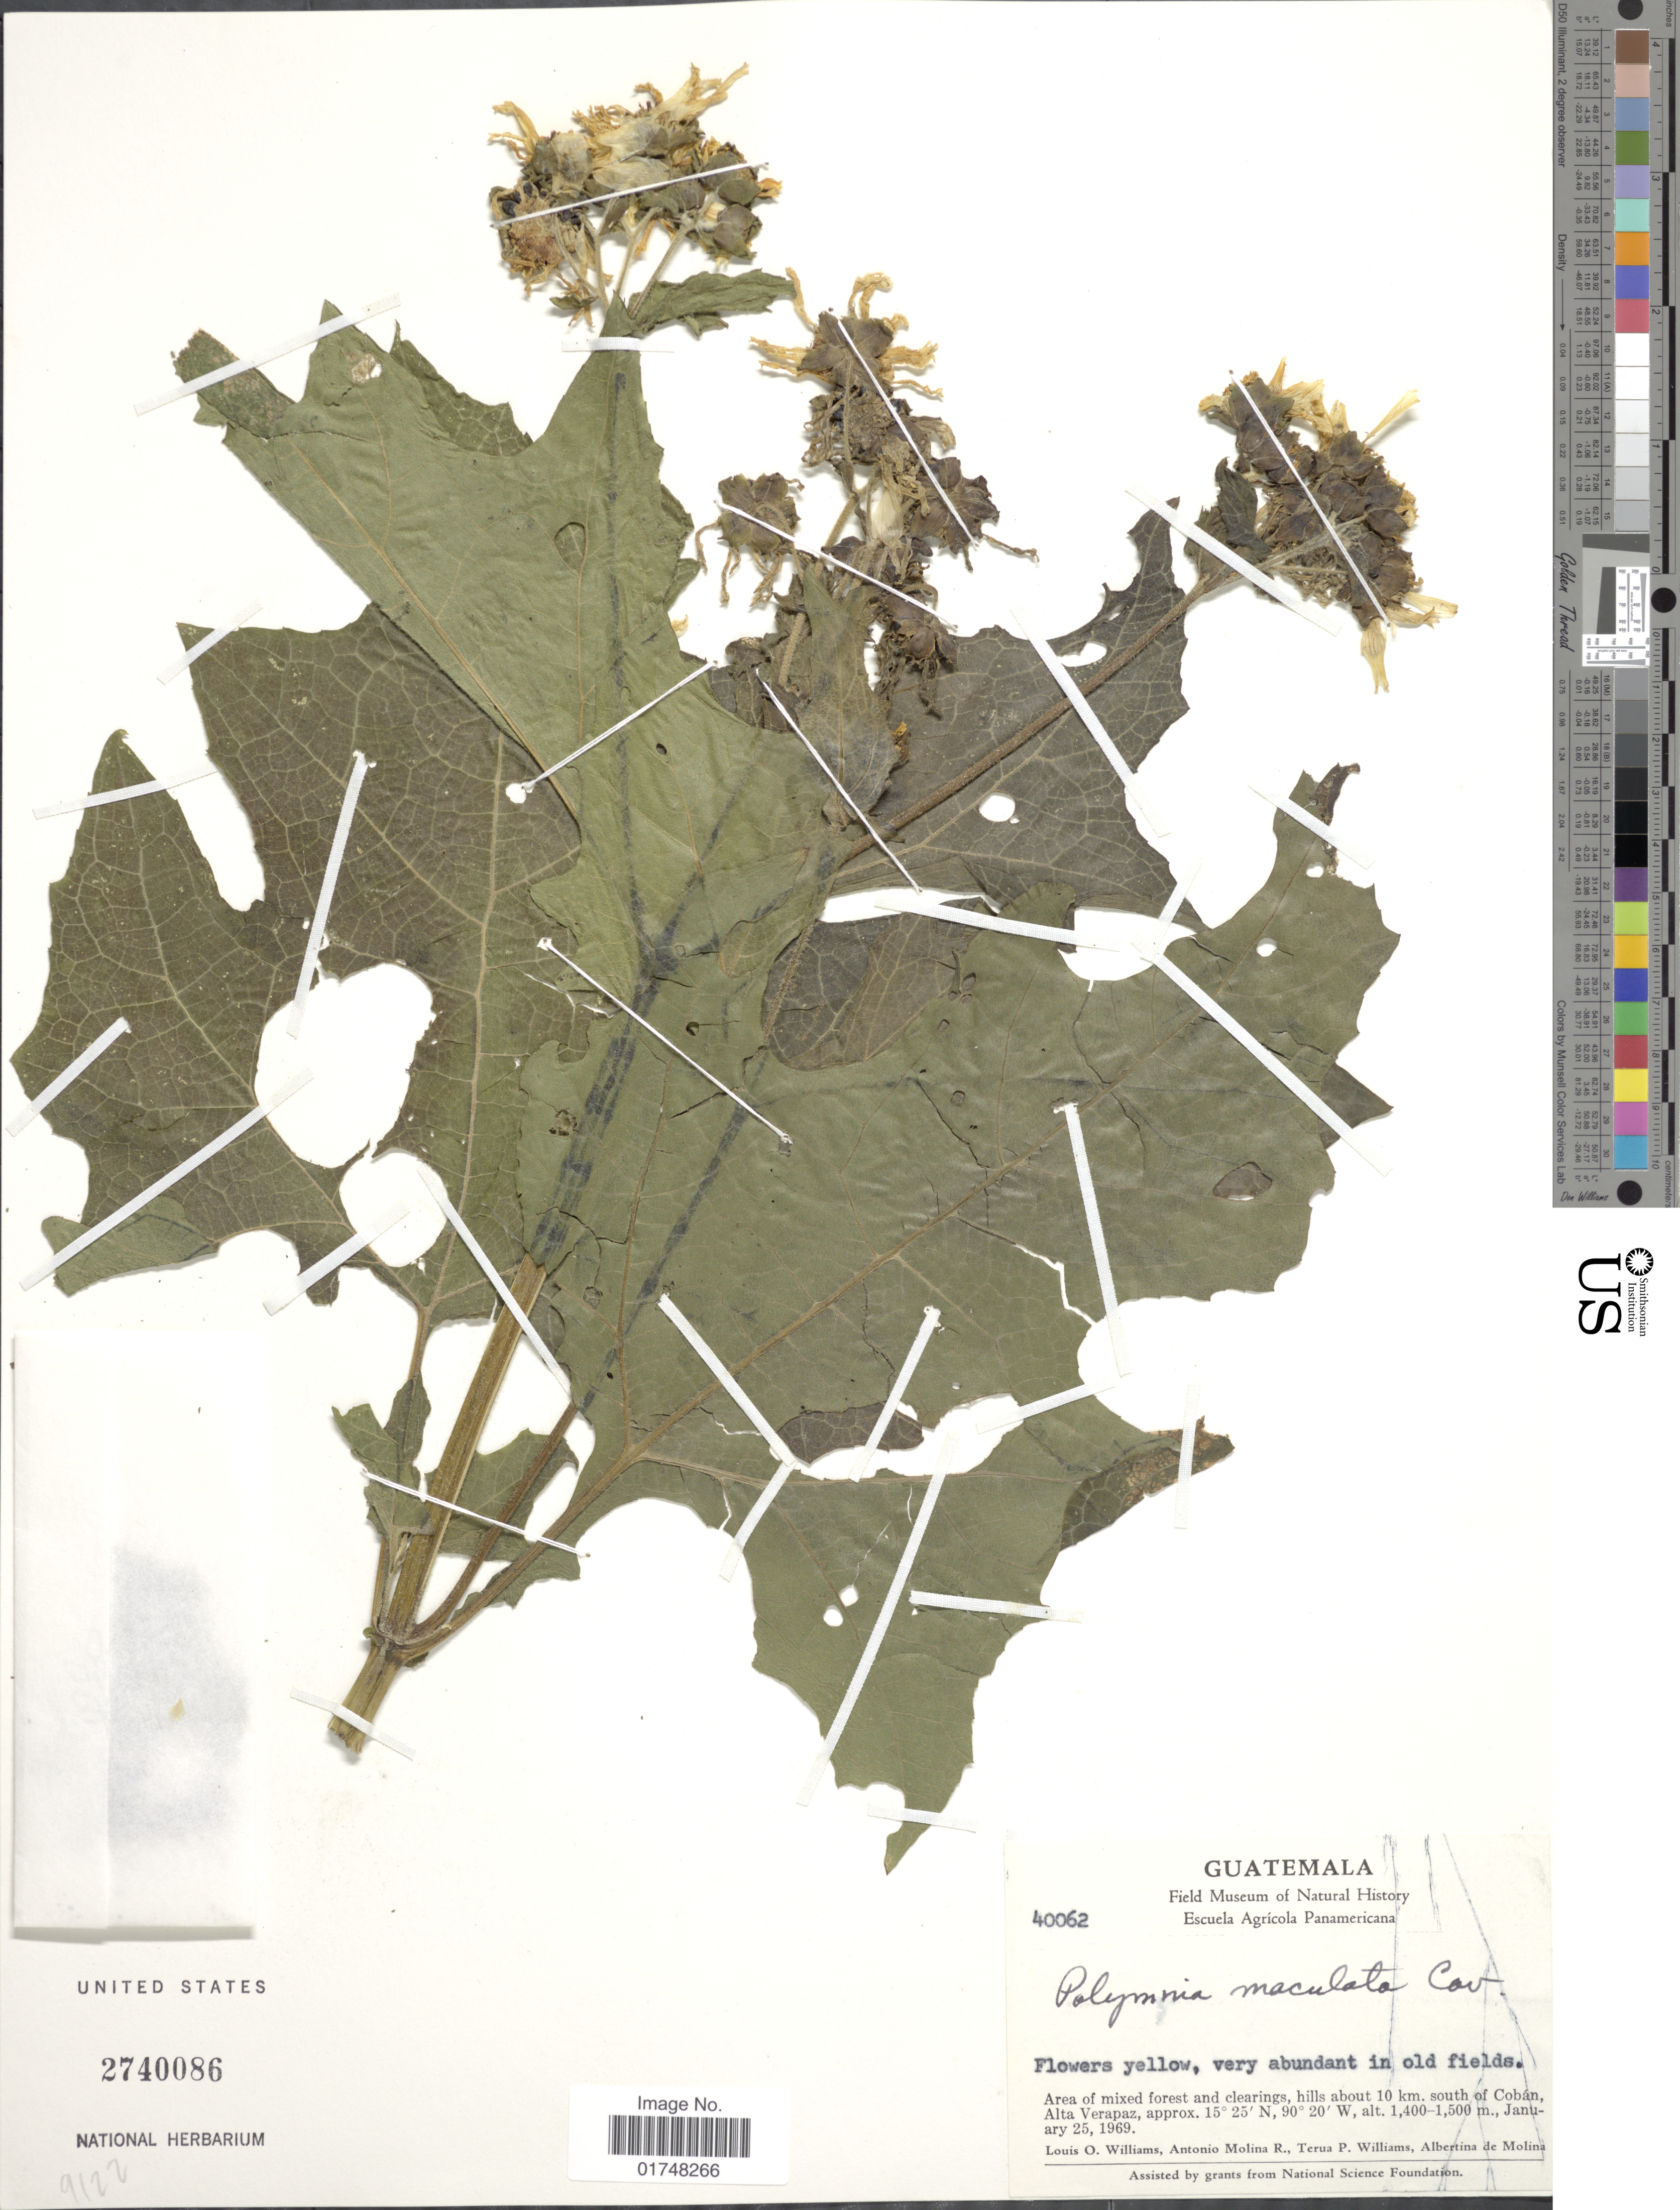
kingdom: Plantae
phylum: Tracheophyta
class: Magnoliopsida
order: Asterales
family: Asteraceae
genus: Smallanthus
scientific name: Smallanthus maculatus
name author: (Cav.) H. Rob.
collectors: L. O. Williams, A. Molina R., T. P. Williams & A. R. Molina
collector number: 40062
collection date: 1969-01-25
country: Guatemala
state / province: Alta Verapaz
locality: Hills about 10 km south of Coban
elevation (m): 1400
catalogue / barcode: US 2740086